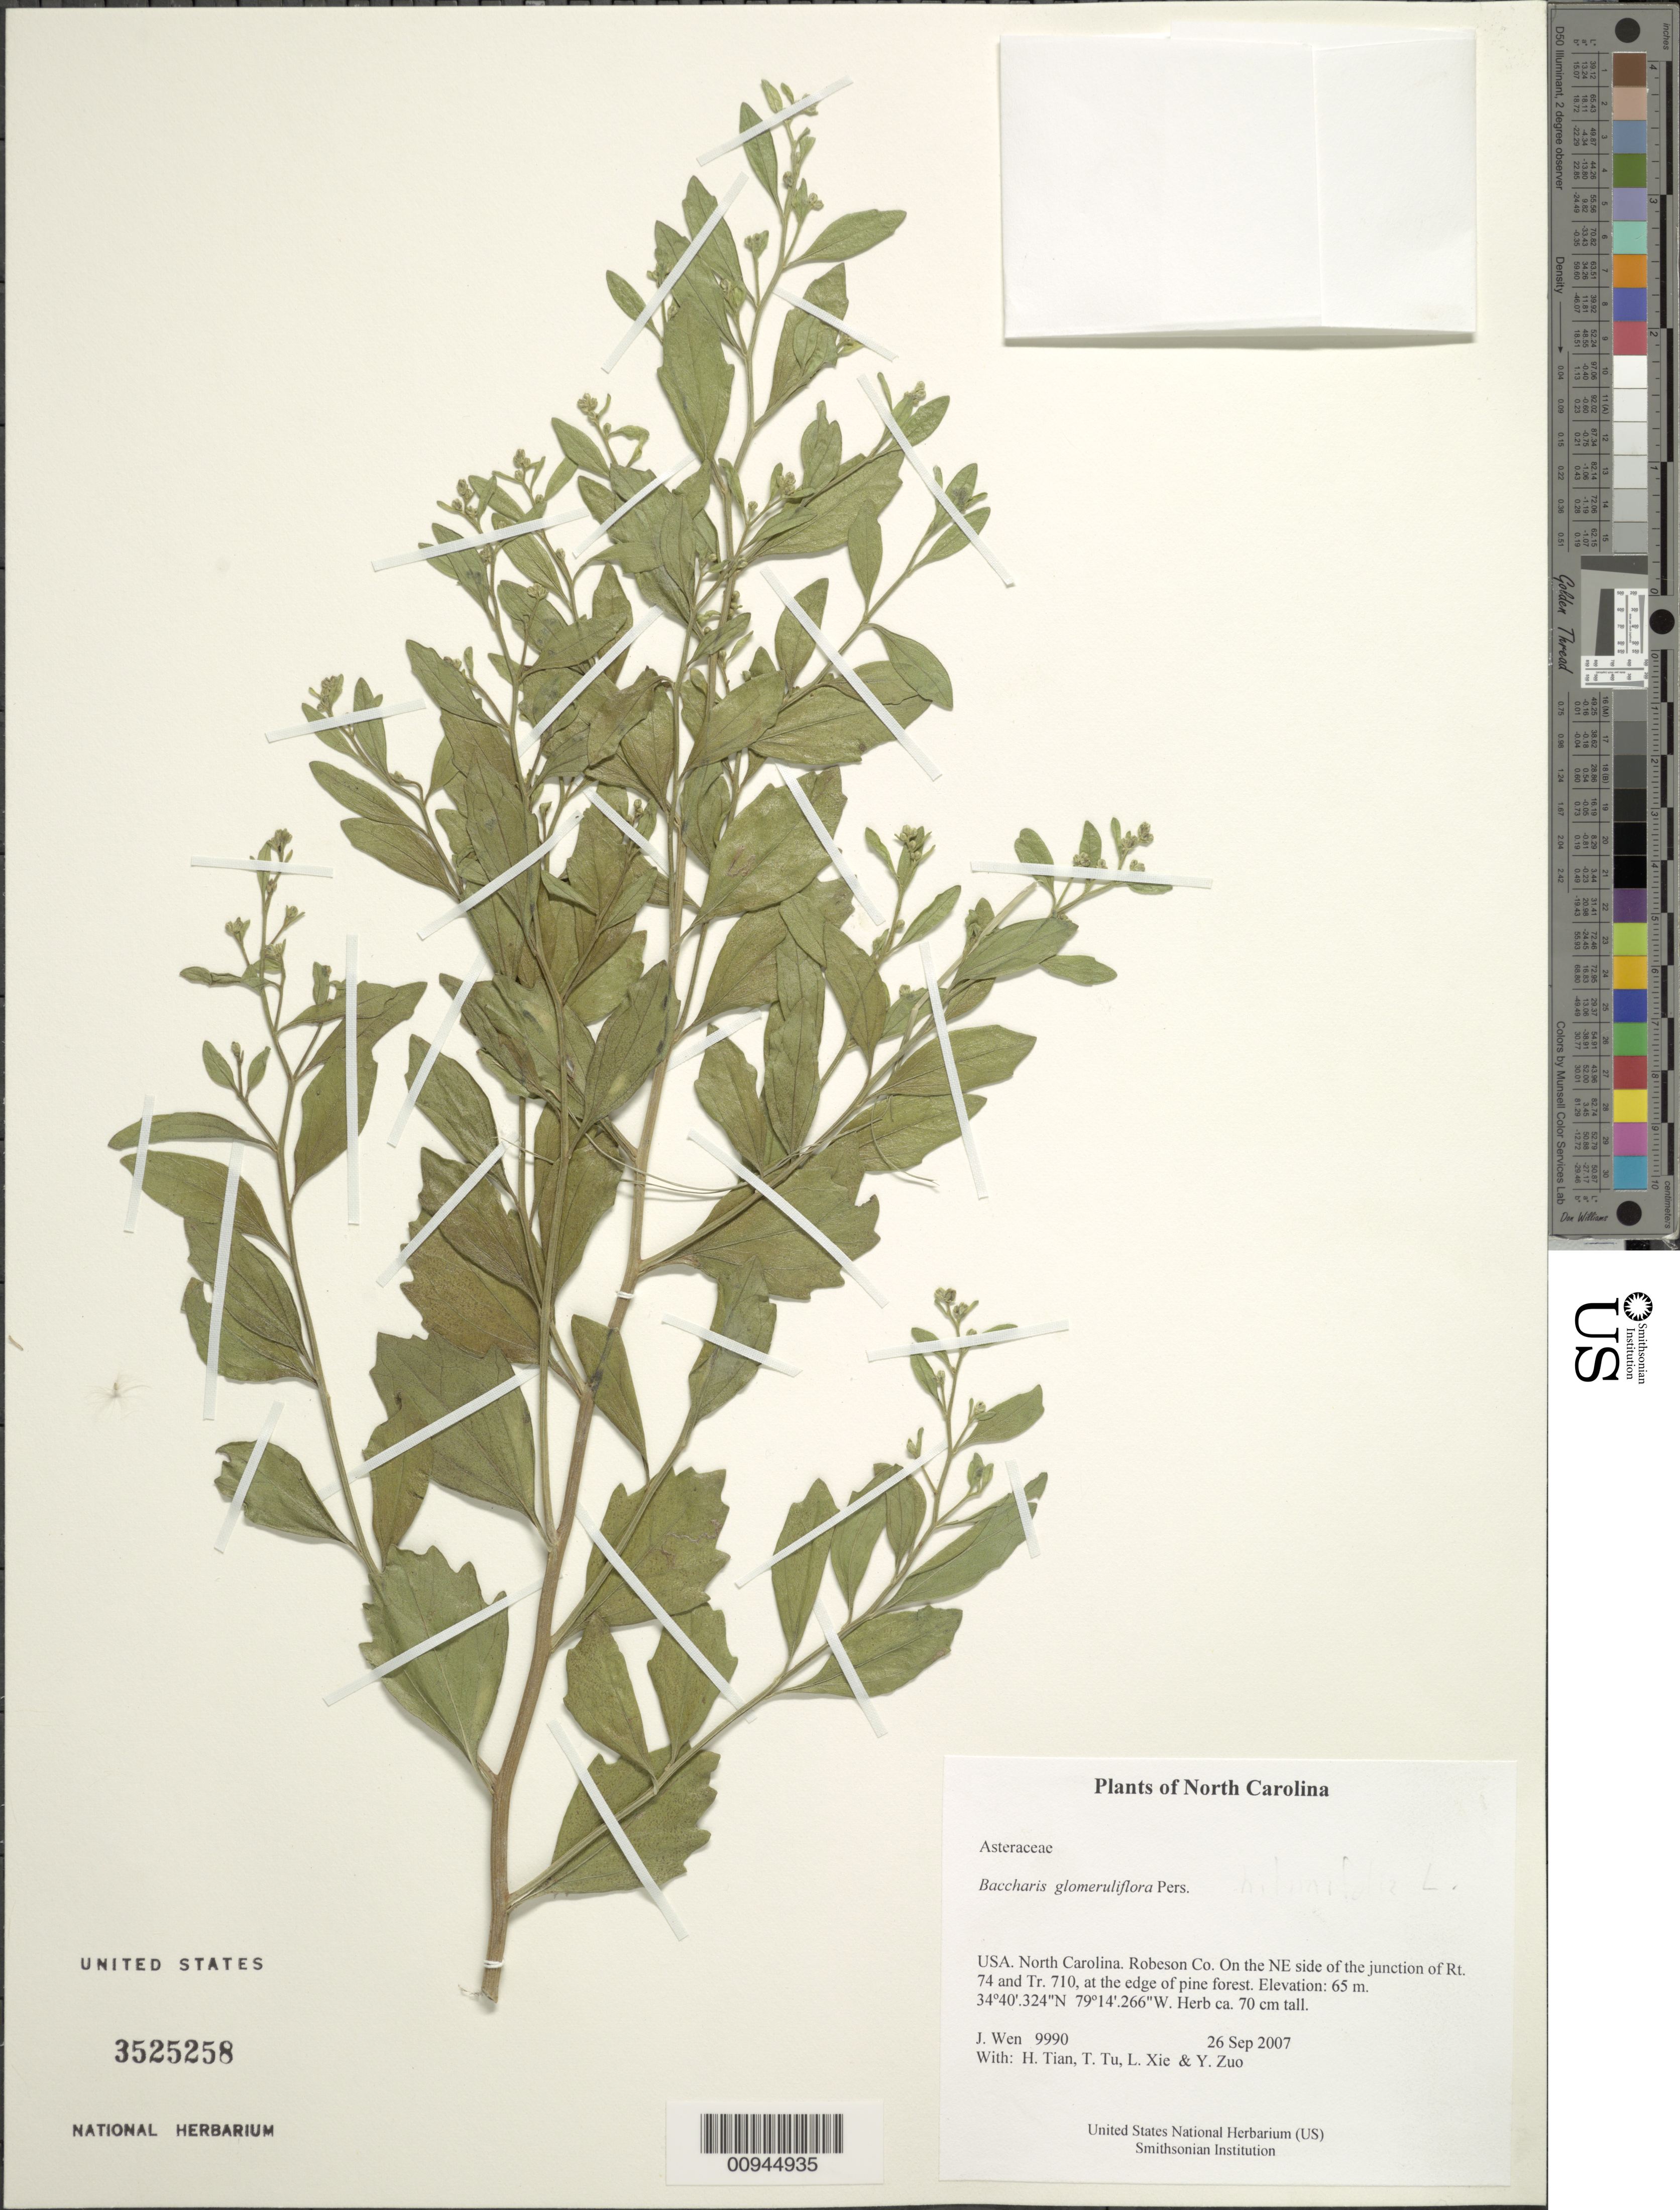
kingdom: Plantae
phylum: Tracheophyta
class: Magnoliopsida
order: Asterales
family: Asteraceae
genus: Baccharis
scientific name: Baccharis glomeruliflora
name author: Pers.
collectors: J. Wen, H. Tian, T. Tu, L. Xie & Y. Zuo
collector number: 9990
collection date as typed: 26 Sep 2007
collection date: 2007-09-26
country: United States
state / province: North Carolina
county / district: Robeson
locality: On the NE side of the junction of Rt. 74 and Tr. 710, at the edge of pine forest.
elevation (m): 65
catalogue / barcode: US 3525258